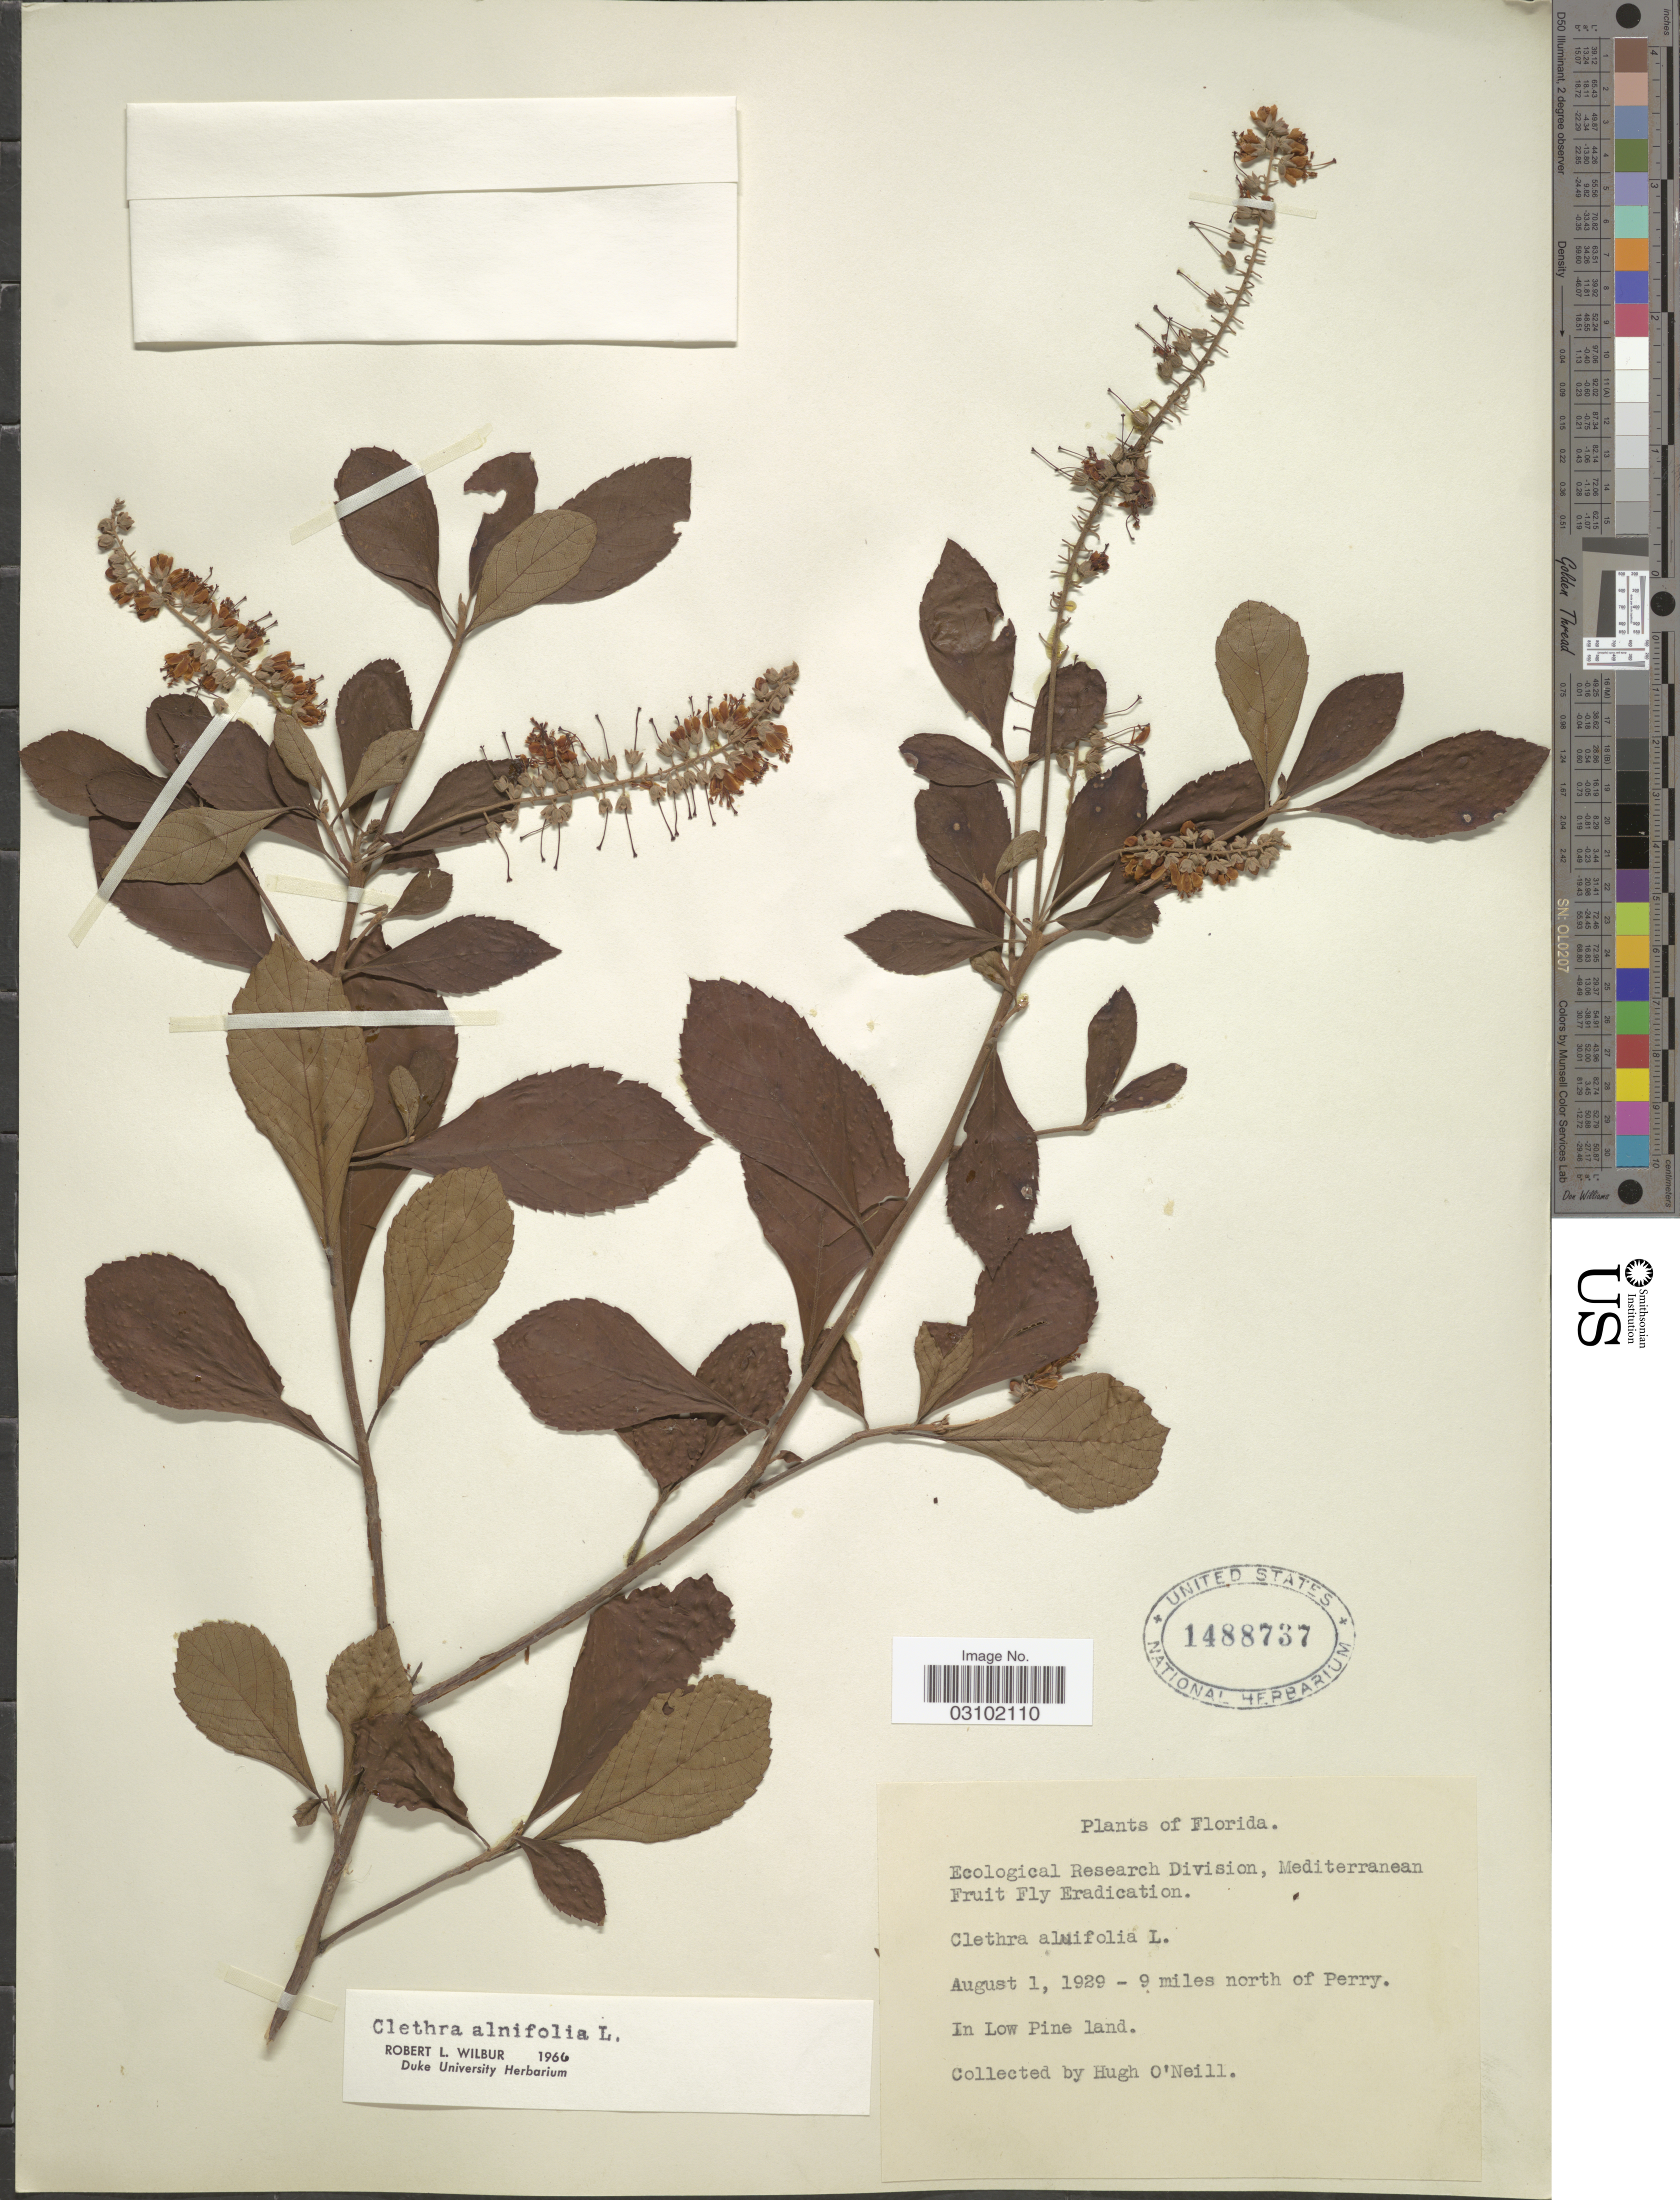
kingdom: Plantae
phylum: Tracheophyta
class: Magnoliopsida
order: Ericales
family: Clethraceae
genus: Clethra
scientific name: Clethra alnifolia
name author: L.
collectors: H. O'Neill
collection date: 1929-08-01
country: United States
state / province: Florida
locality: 9 miles north of Perry.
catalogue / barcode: US 1488737